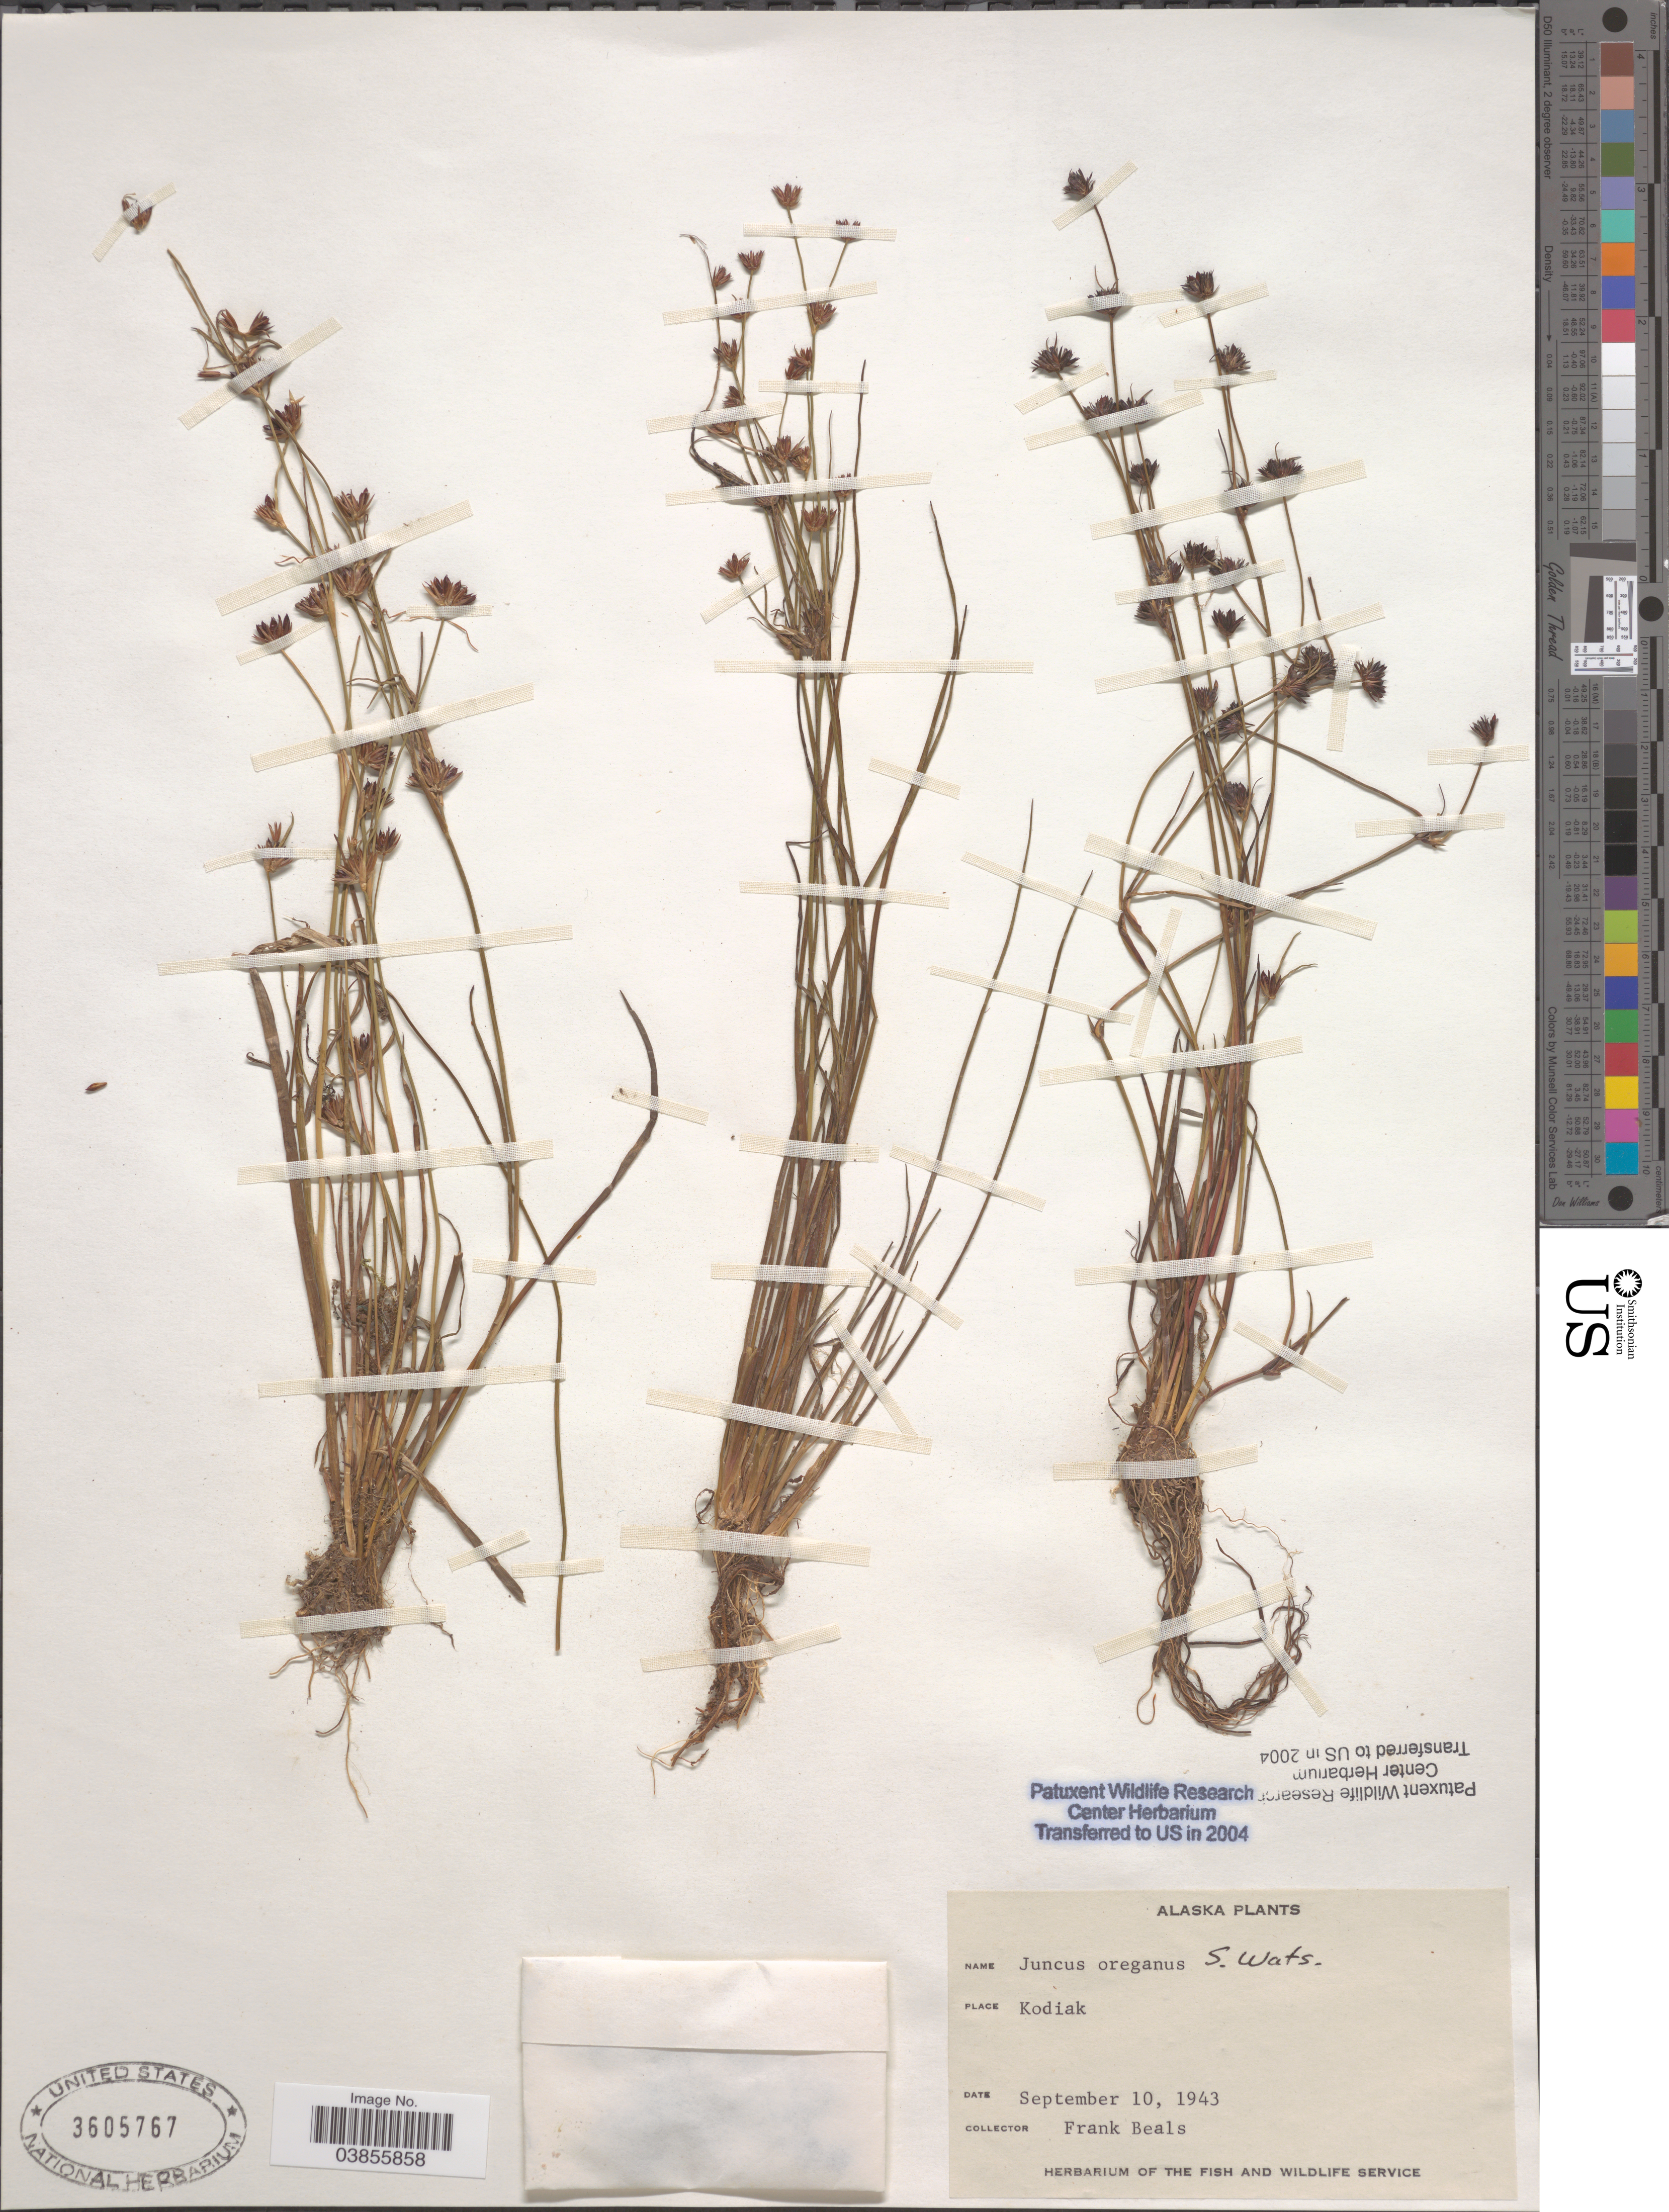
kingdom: Plantae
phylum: Tracheophyta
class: Liliopsida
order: Poales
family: Juncaceae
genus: Juncus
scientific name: Juncus oreganus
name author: S. Watson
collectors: F. Beals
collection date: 1943-09-10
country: United States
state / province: Alaska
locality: Kodiak.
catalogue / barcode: US 3605767